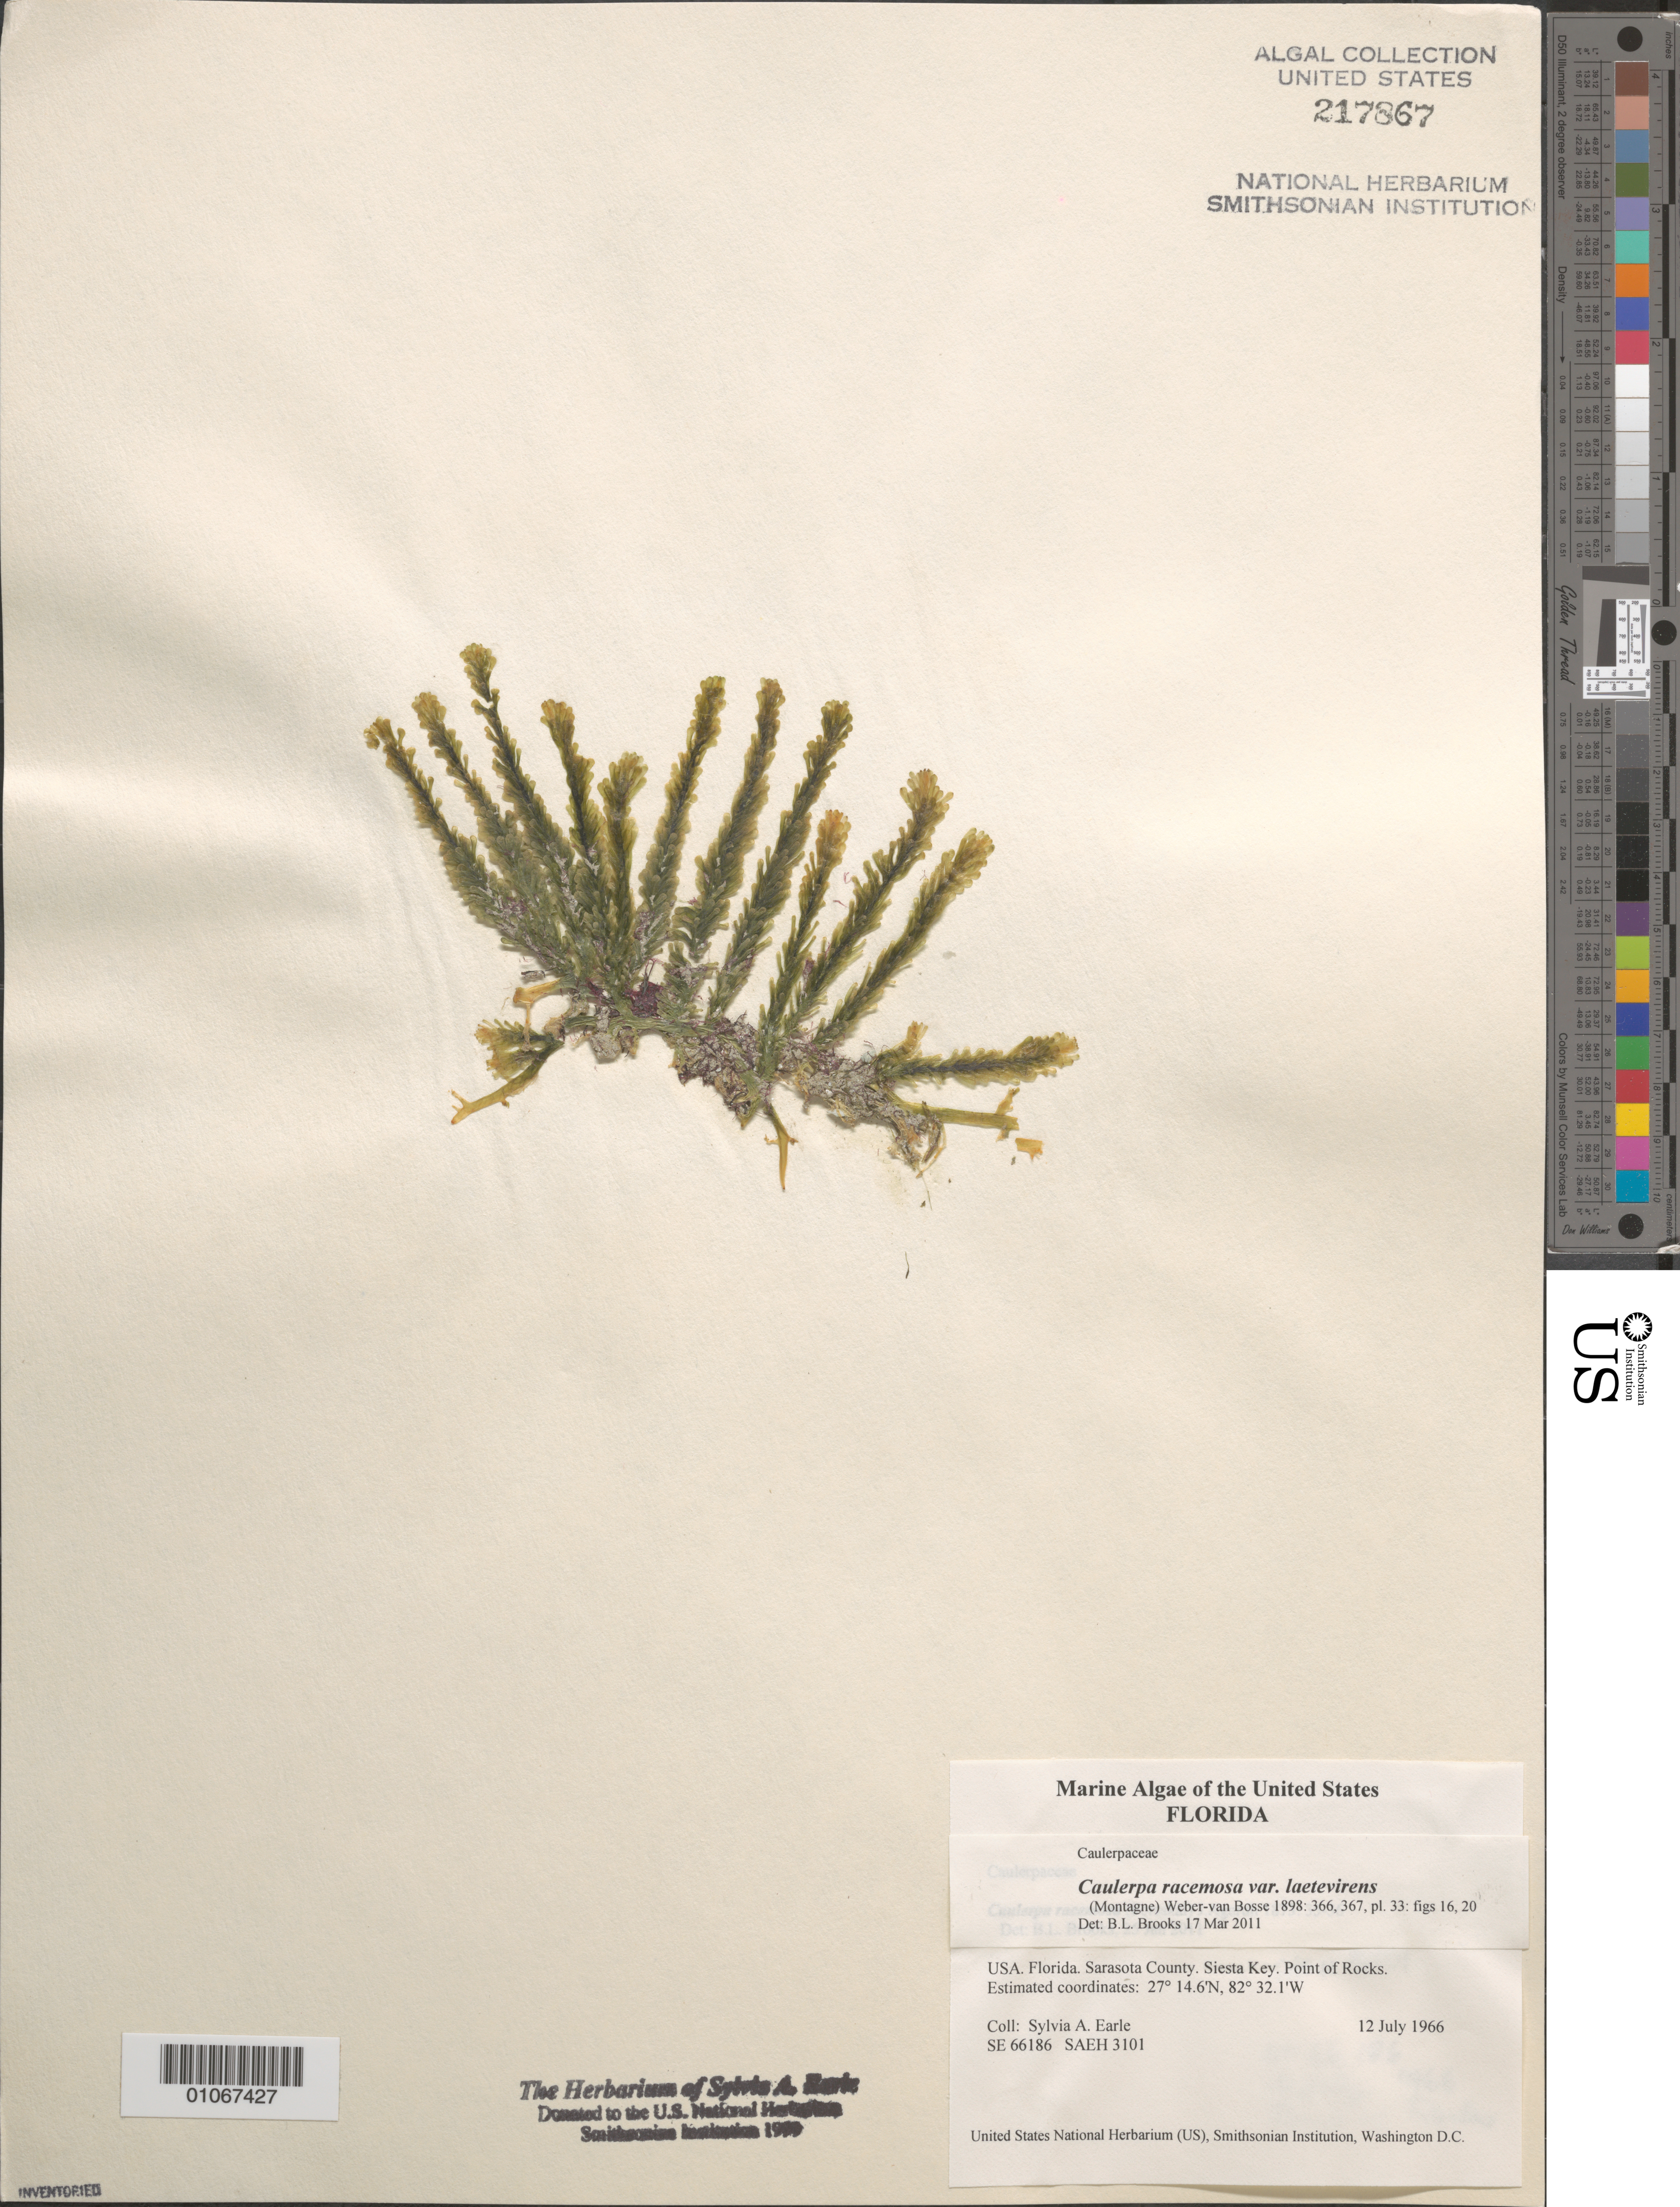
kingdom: Plantae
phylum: Chlorophyta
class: Ulvophyceae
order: Bryopsidales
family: Caulerpaceae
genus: Caulerpa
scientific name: Caulerpa racemosa var. laetevirens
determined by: Brooks, B. L., (BOT), Smithsonian Institution - National Museum of Natural History (UNITED STATES)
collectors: S. A. Earle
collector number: SE 66186 & SAEH 3101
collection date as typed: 12 Jul 1966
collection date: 1966-07-12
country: United States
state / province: Florida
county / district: Sarasota County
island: Siesta Key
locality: Point of Rocks, Sarasota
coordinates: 27 14.6'N, 82 32.1'W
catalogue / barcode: US 217867